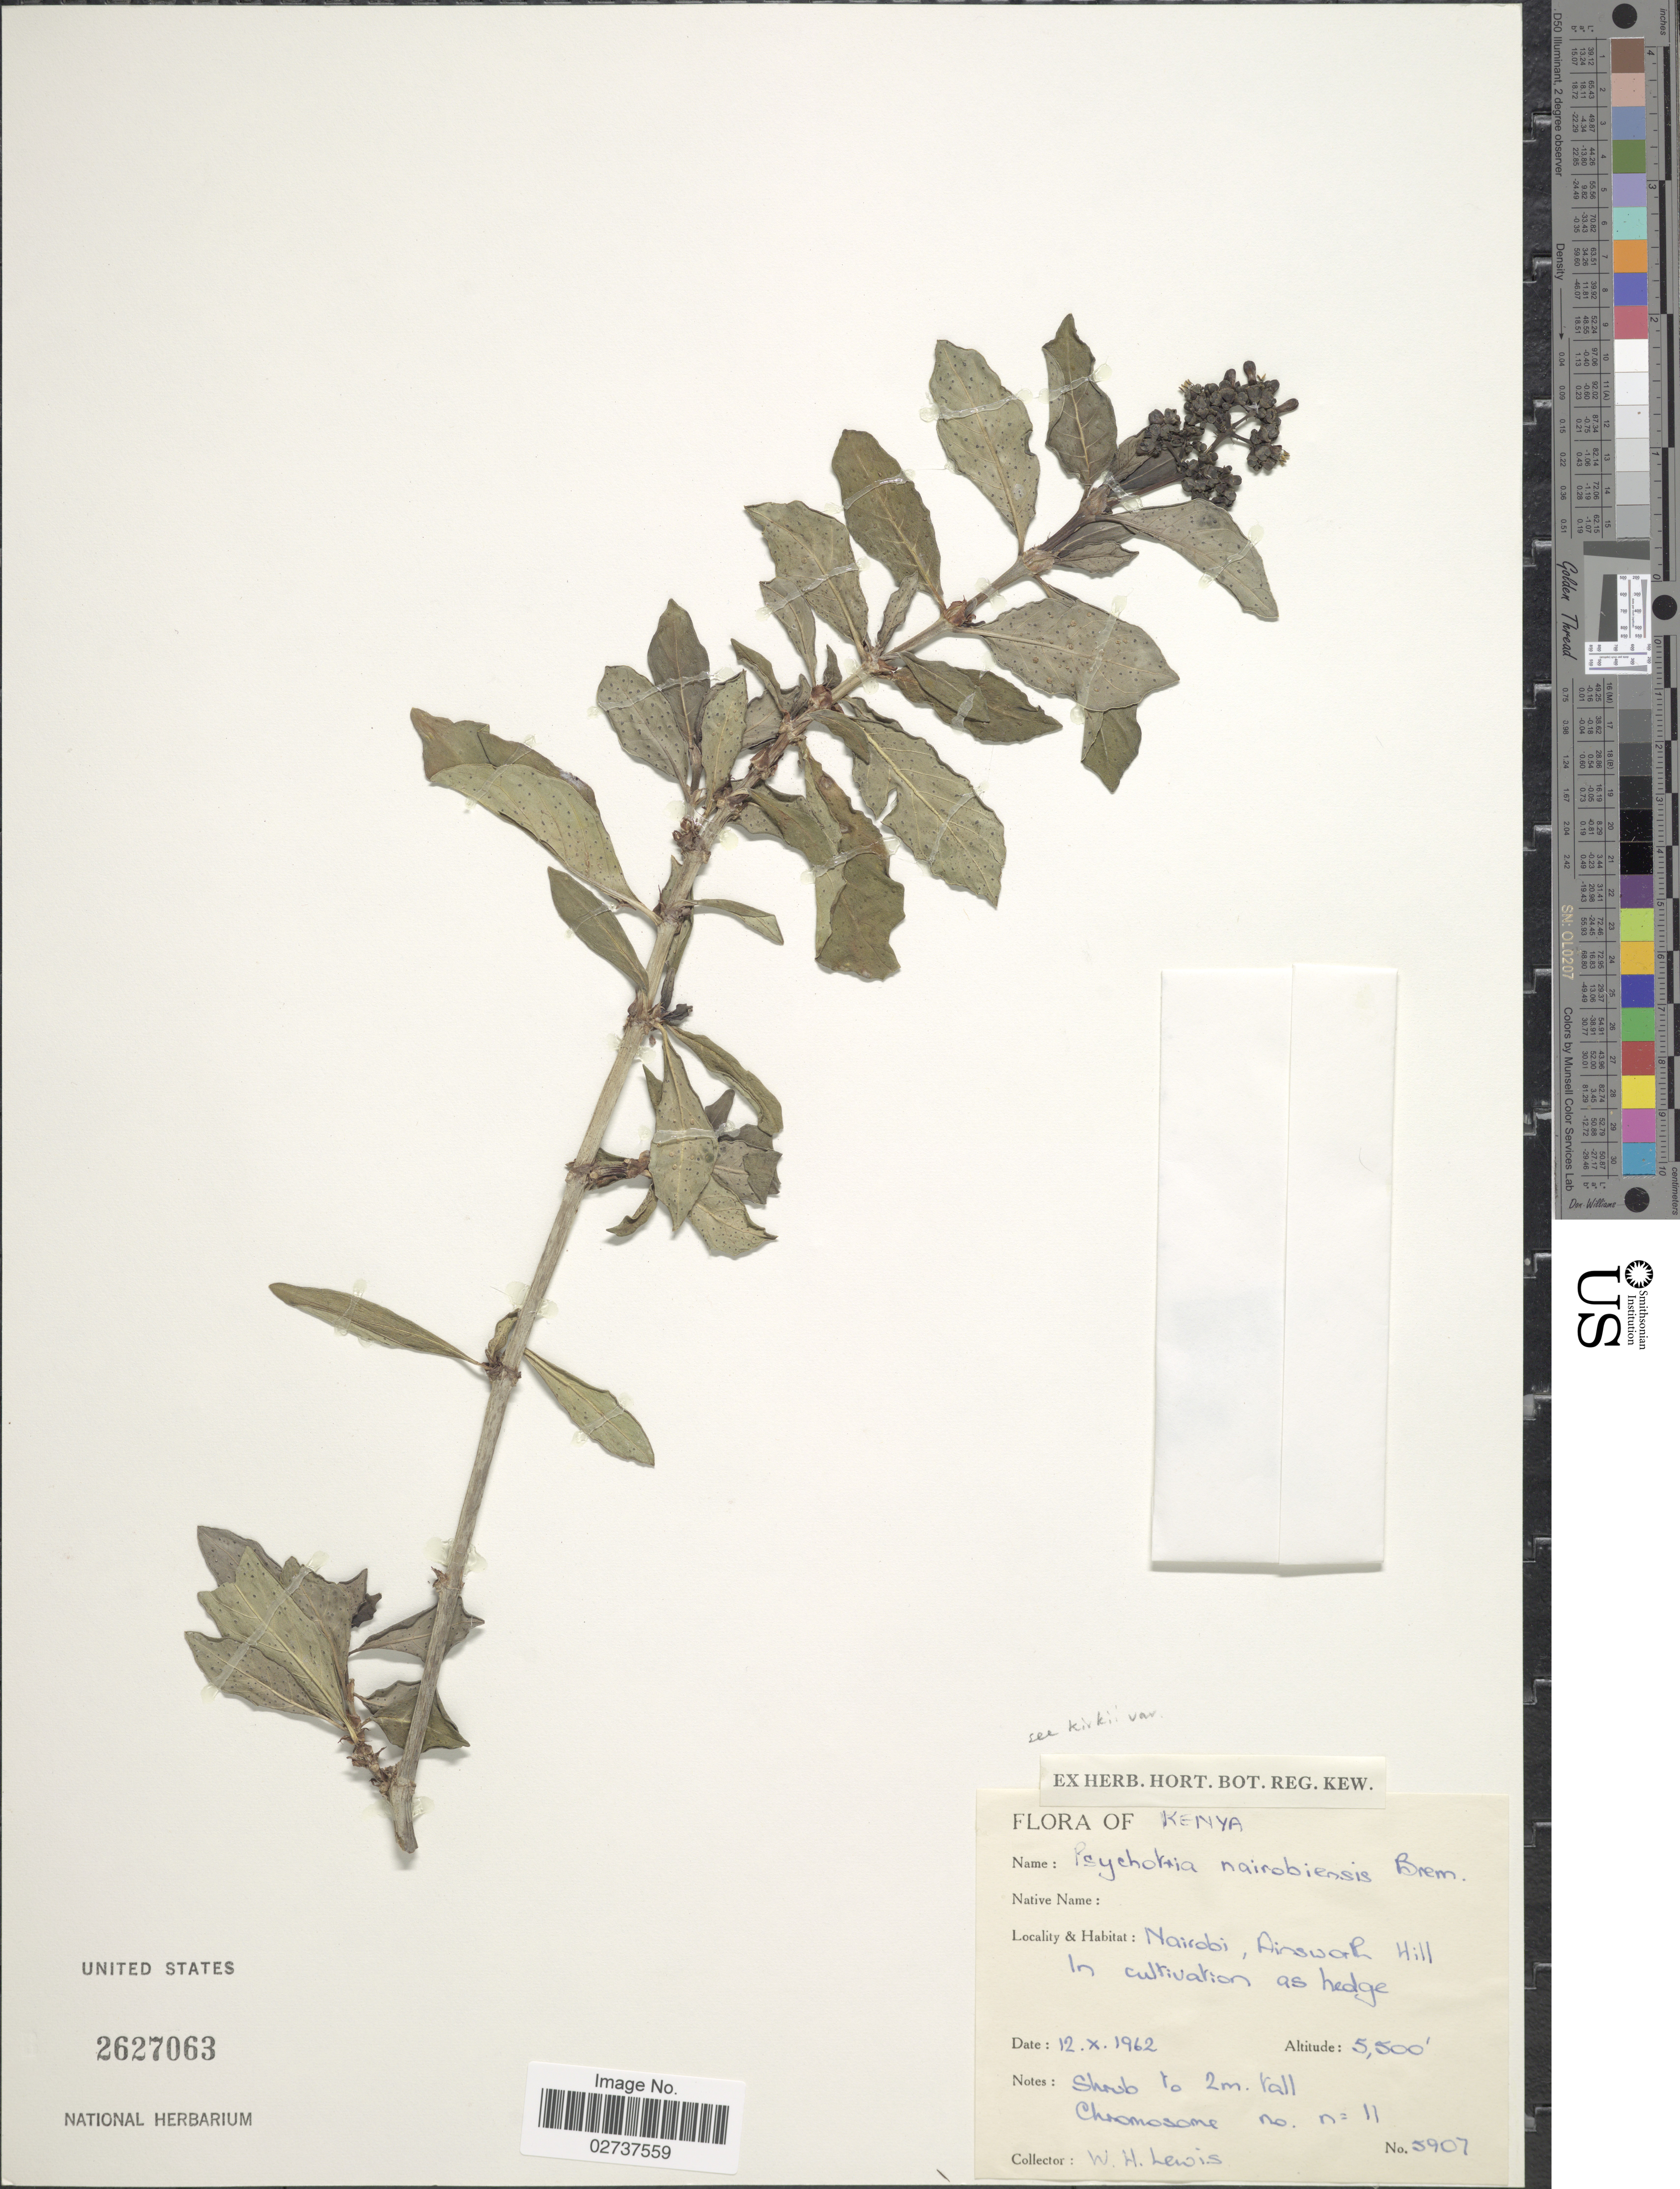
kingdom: Plantae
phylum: Tracheophyta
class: Magnoliopsida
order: Gentianales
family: Rubiaceae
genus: Psychotria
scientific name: Psychotria nairobiensis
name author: Bremek.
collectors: W. H. Lewis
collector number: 5907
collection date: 1962-10-12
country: Kenya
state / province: Nairobi Area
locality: Nairobi, Arswak [interpreted] Hill, in cultivation as hedge.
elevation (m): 1676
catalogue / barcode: US 2627063